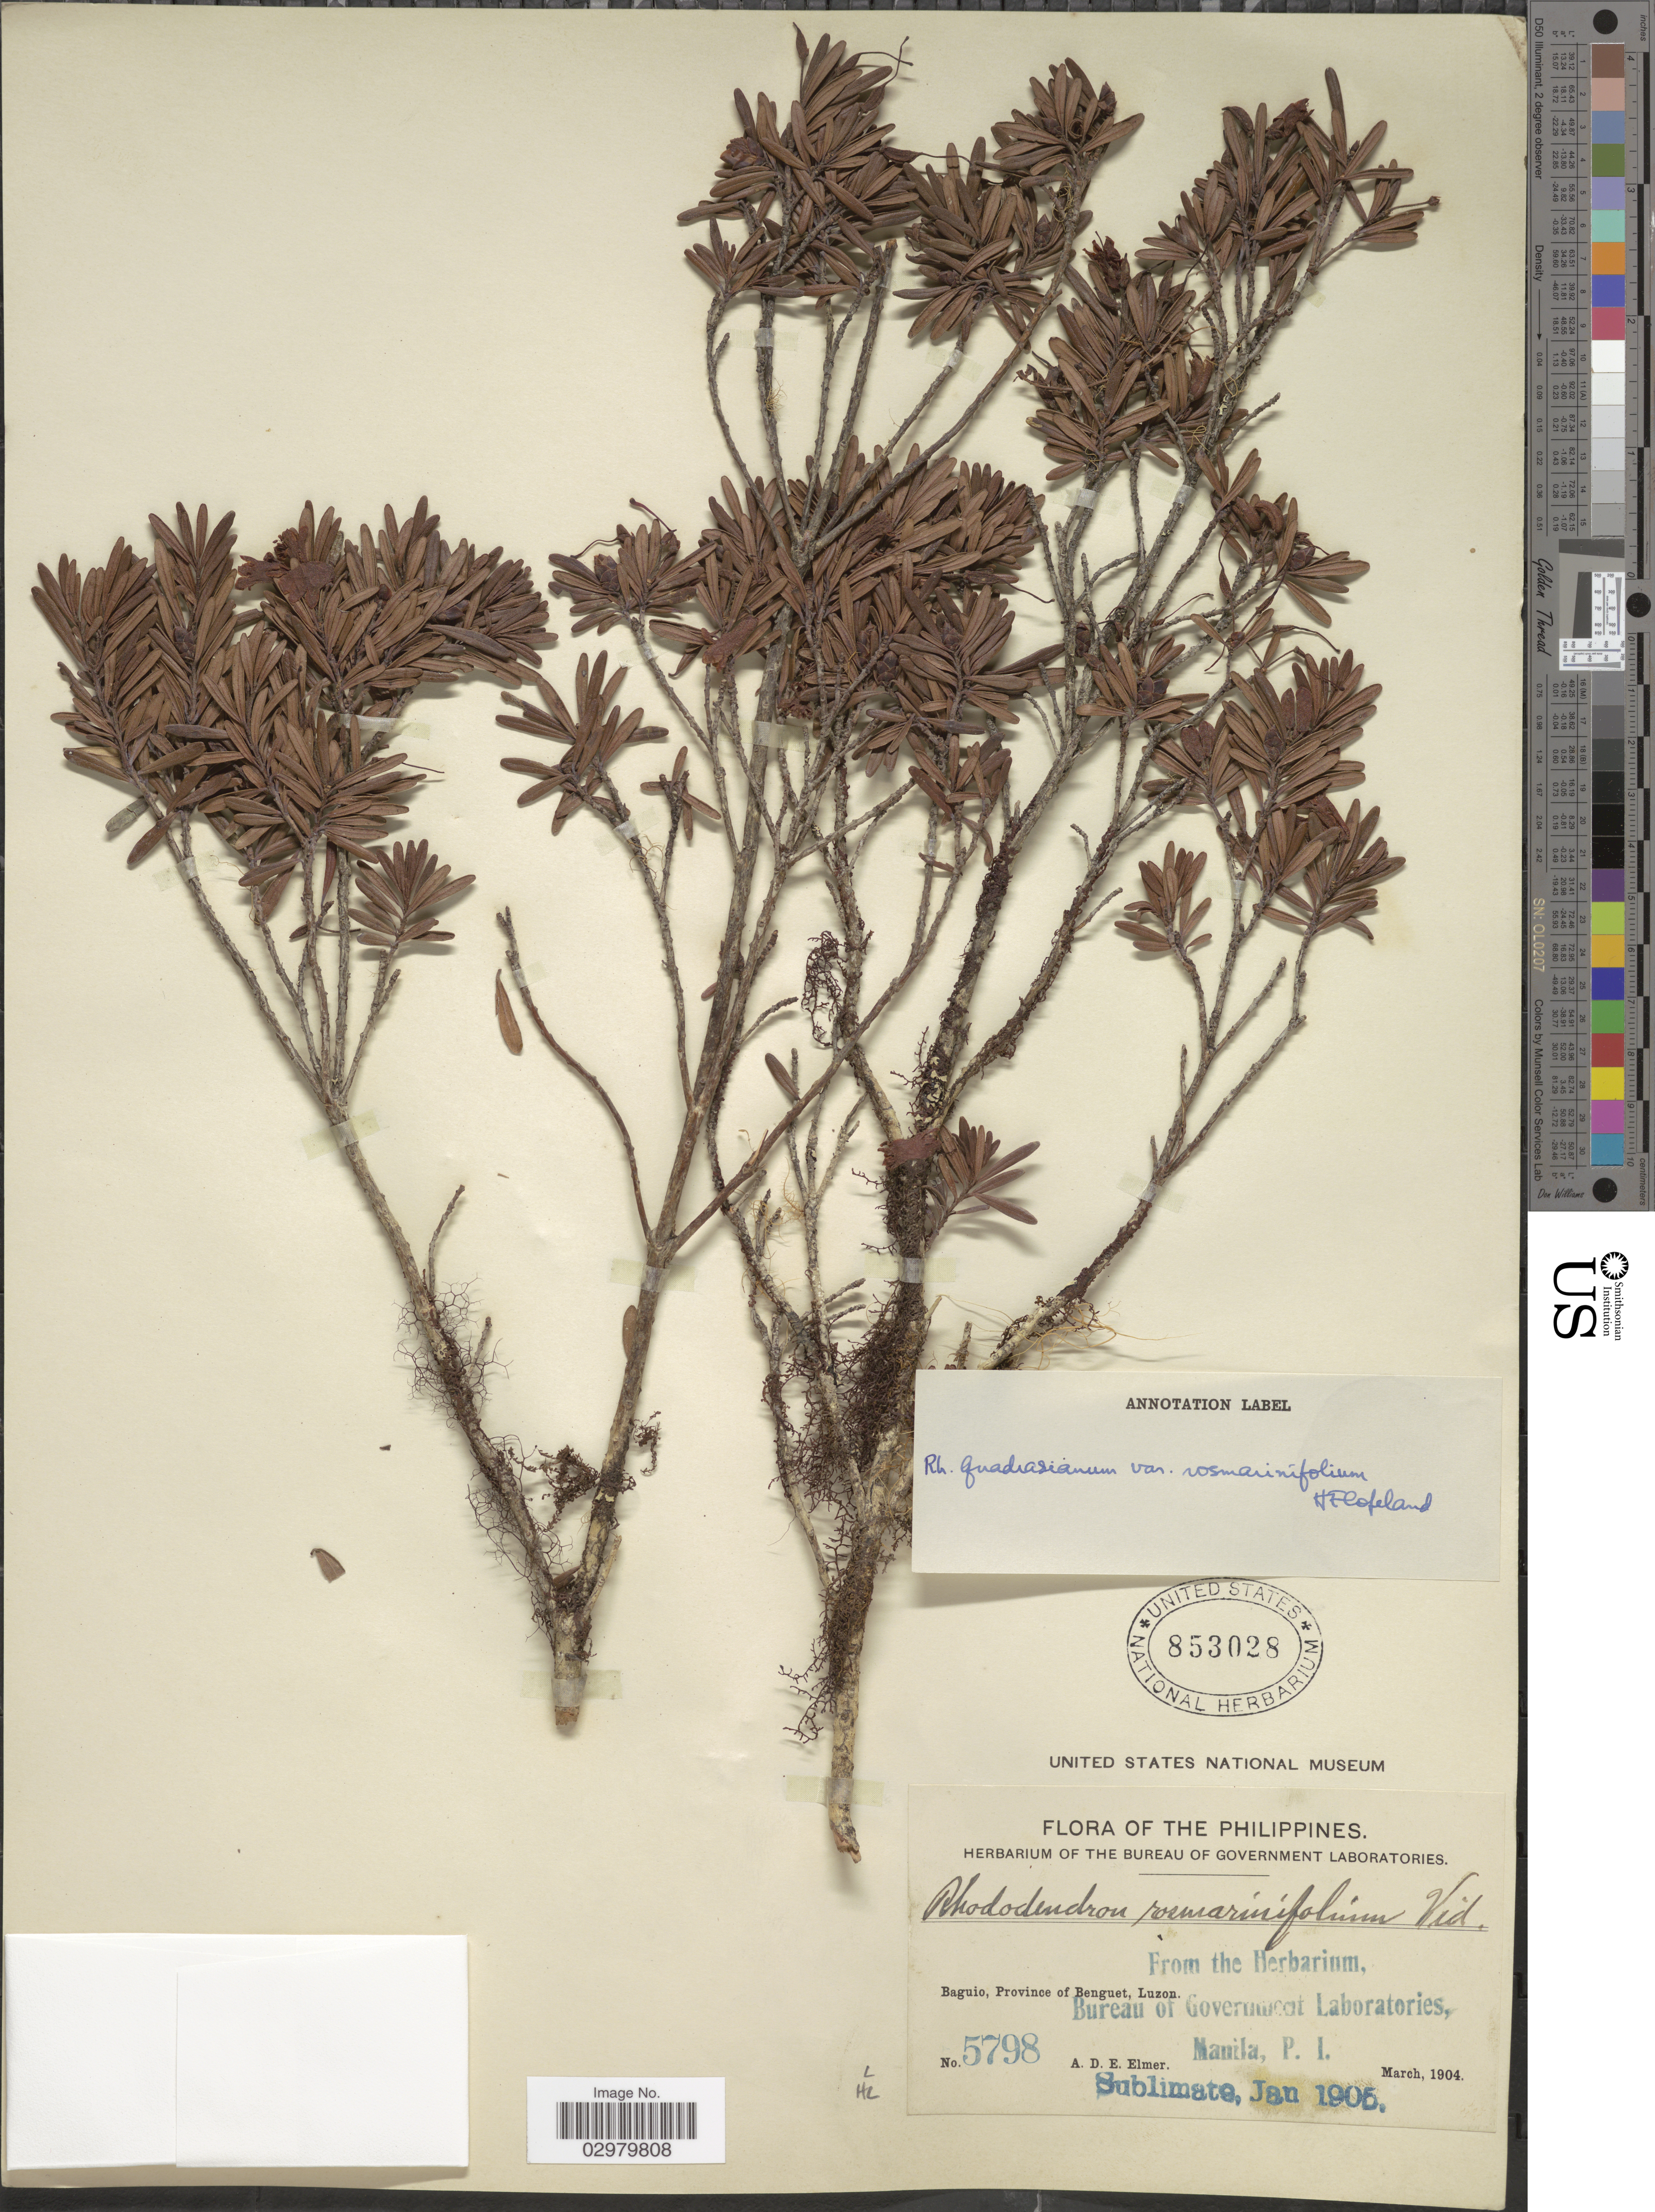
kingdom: Plantae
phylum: Tracheophyta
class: Magnoliopsida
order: Ericales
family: Ericaceae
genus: Rhododendron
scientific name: Rhododendron quadrasianum var. rosmarinifolium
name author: (S. Vidal) H.F. Copel.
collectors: A. D. E. Elmer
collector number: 5798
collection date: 1904-03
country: Philippines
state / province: Cordillera (Administrative Region)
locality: Baguio, Province of Benguet, Luzon.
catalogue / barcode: US 853028